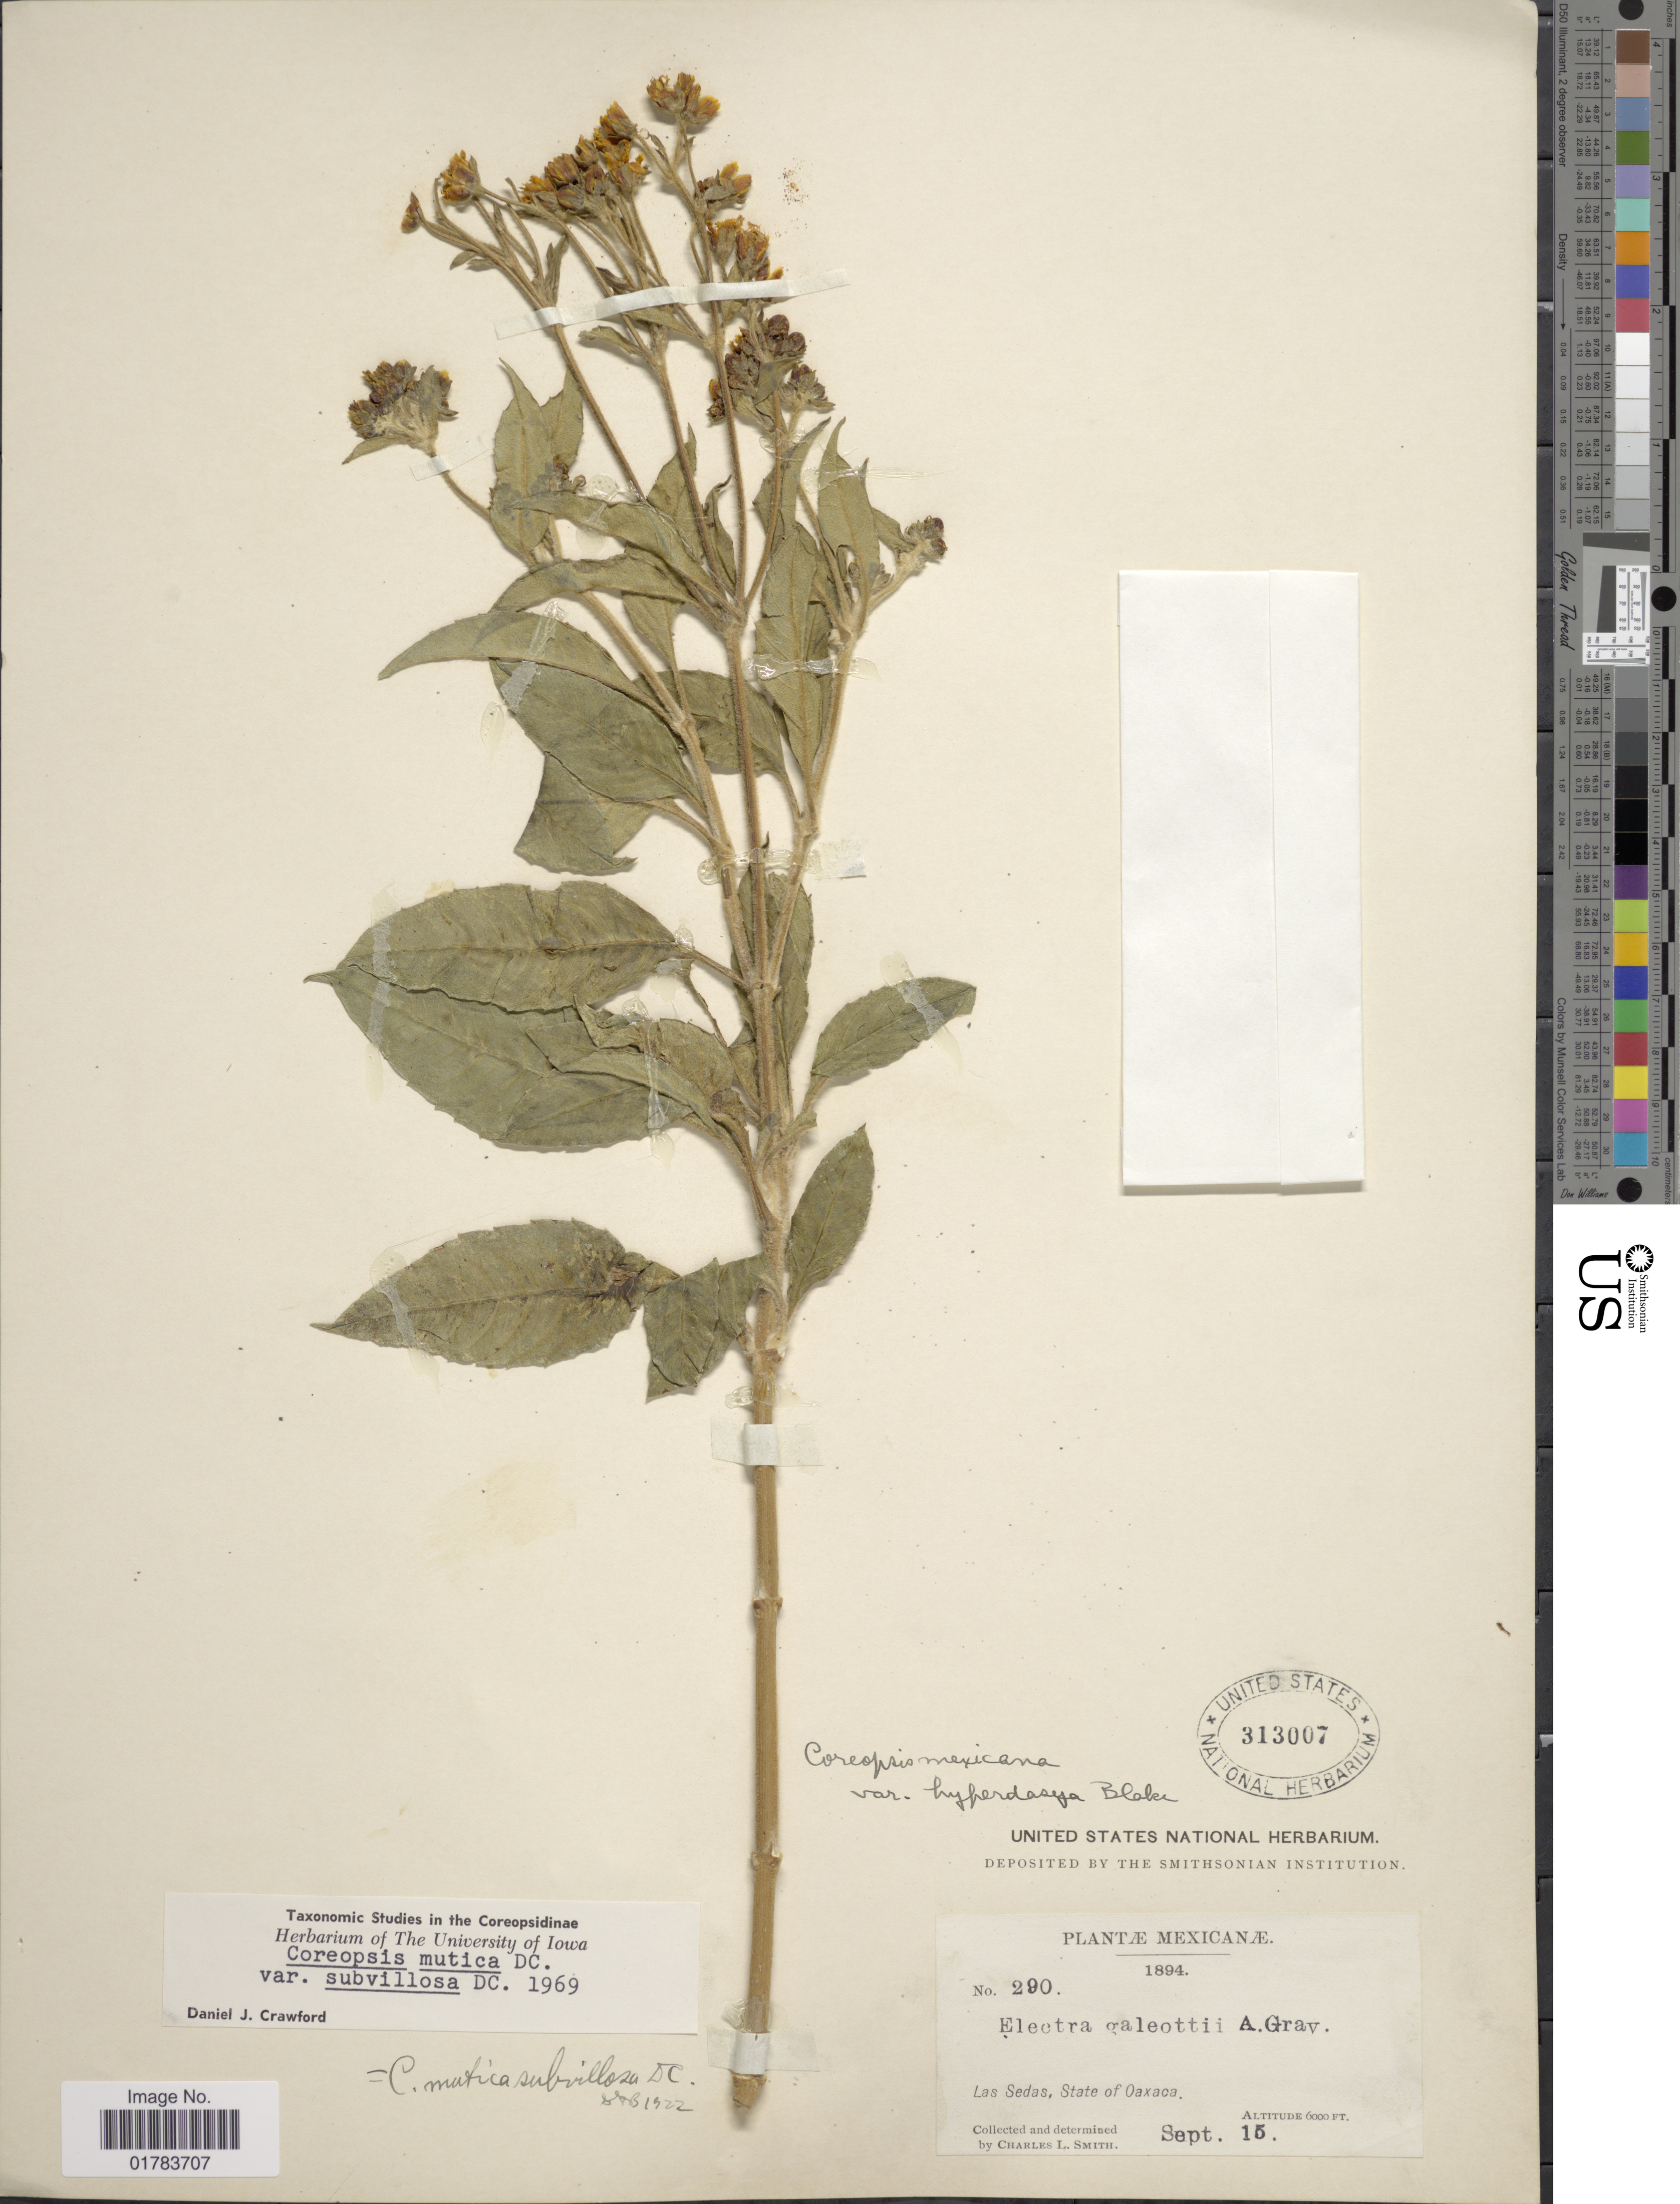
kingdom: Plantae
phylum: Tracheophyta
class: Magnoliopsida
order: Asterales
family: Asteraceae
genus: Coreopsis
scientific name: Coreopsis mutica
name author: DC.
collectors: C. L. Smith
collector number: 290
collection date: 1894-09-15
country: Mexico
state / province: Oaxaca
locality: Las Sedas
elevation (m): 1829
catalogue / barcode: US 313007